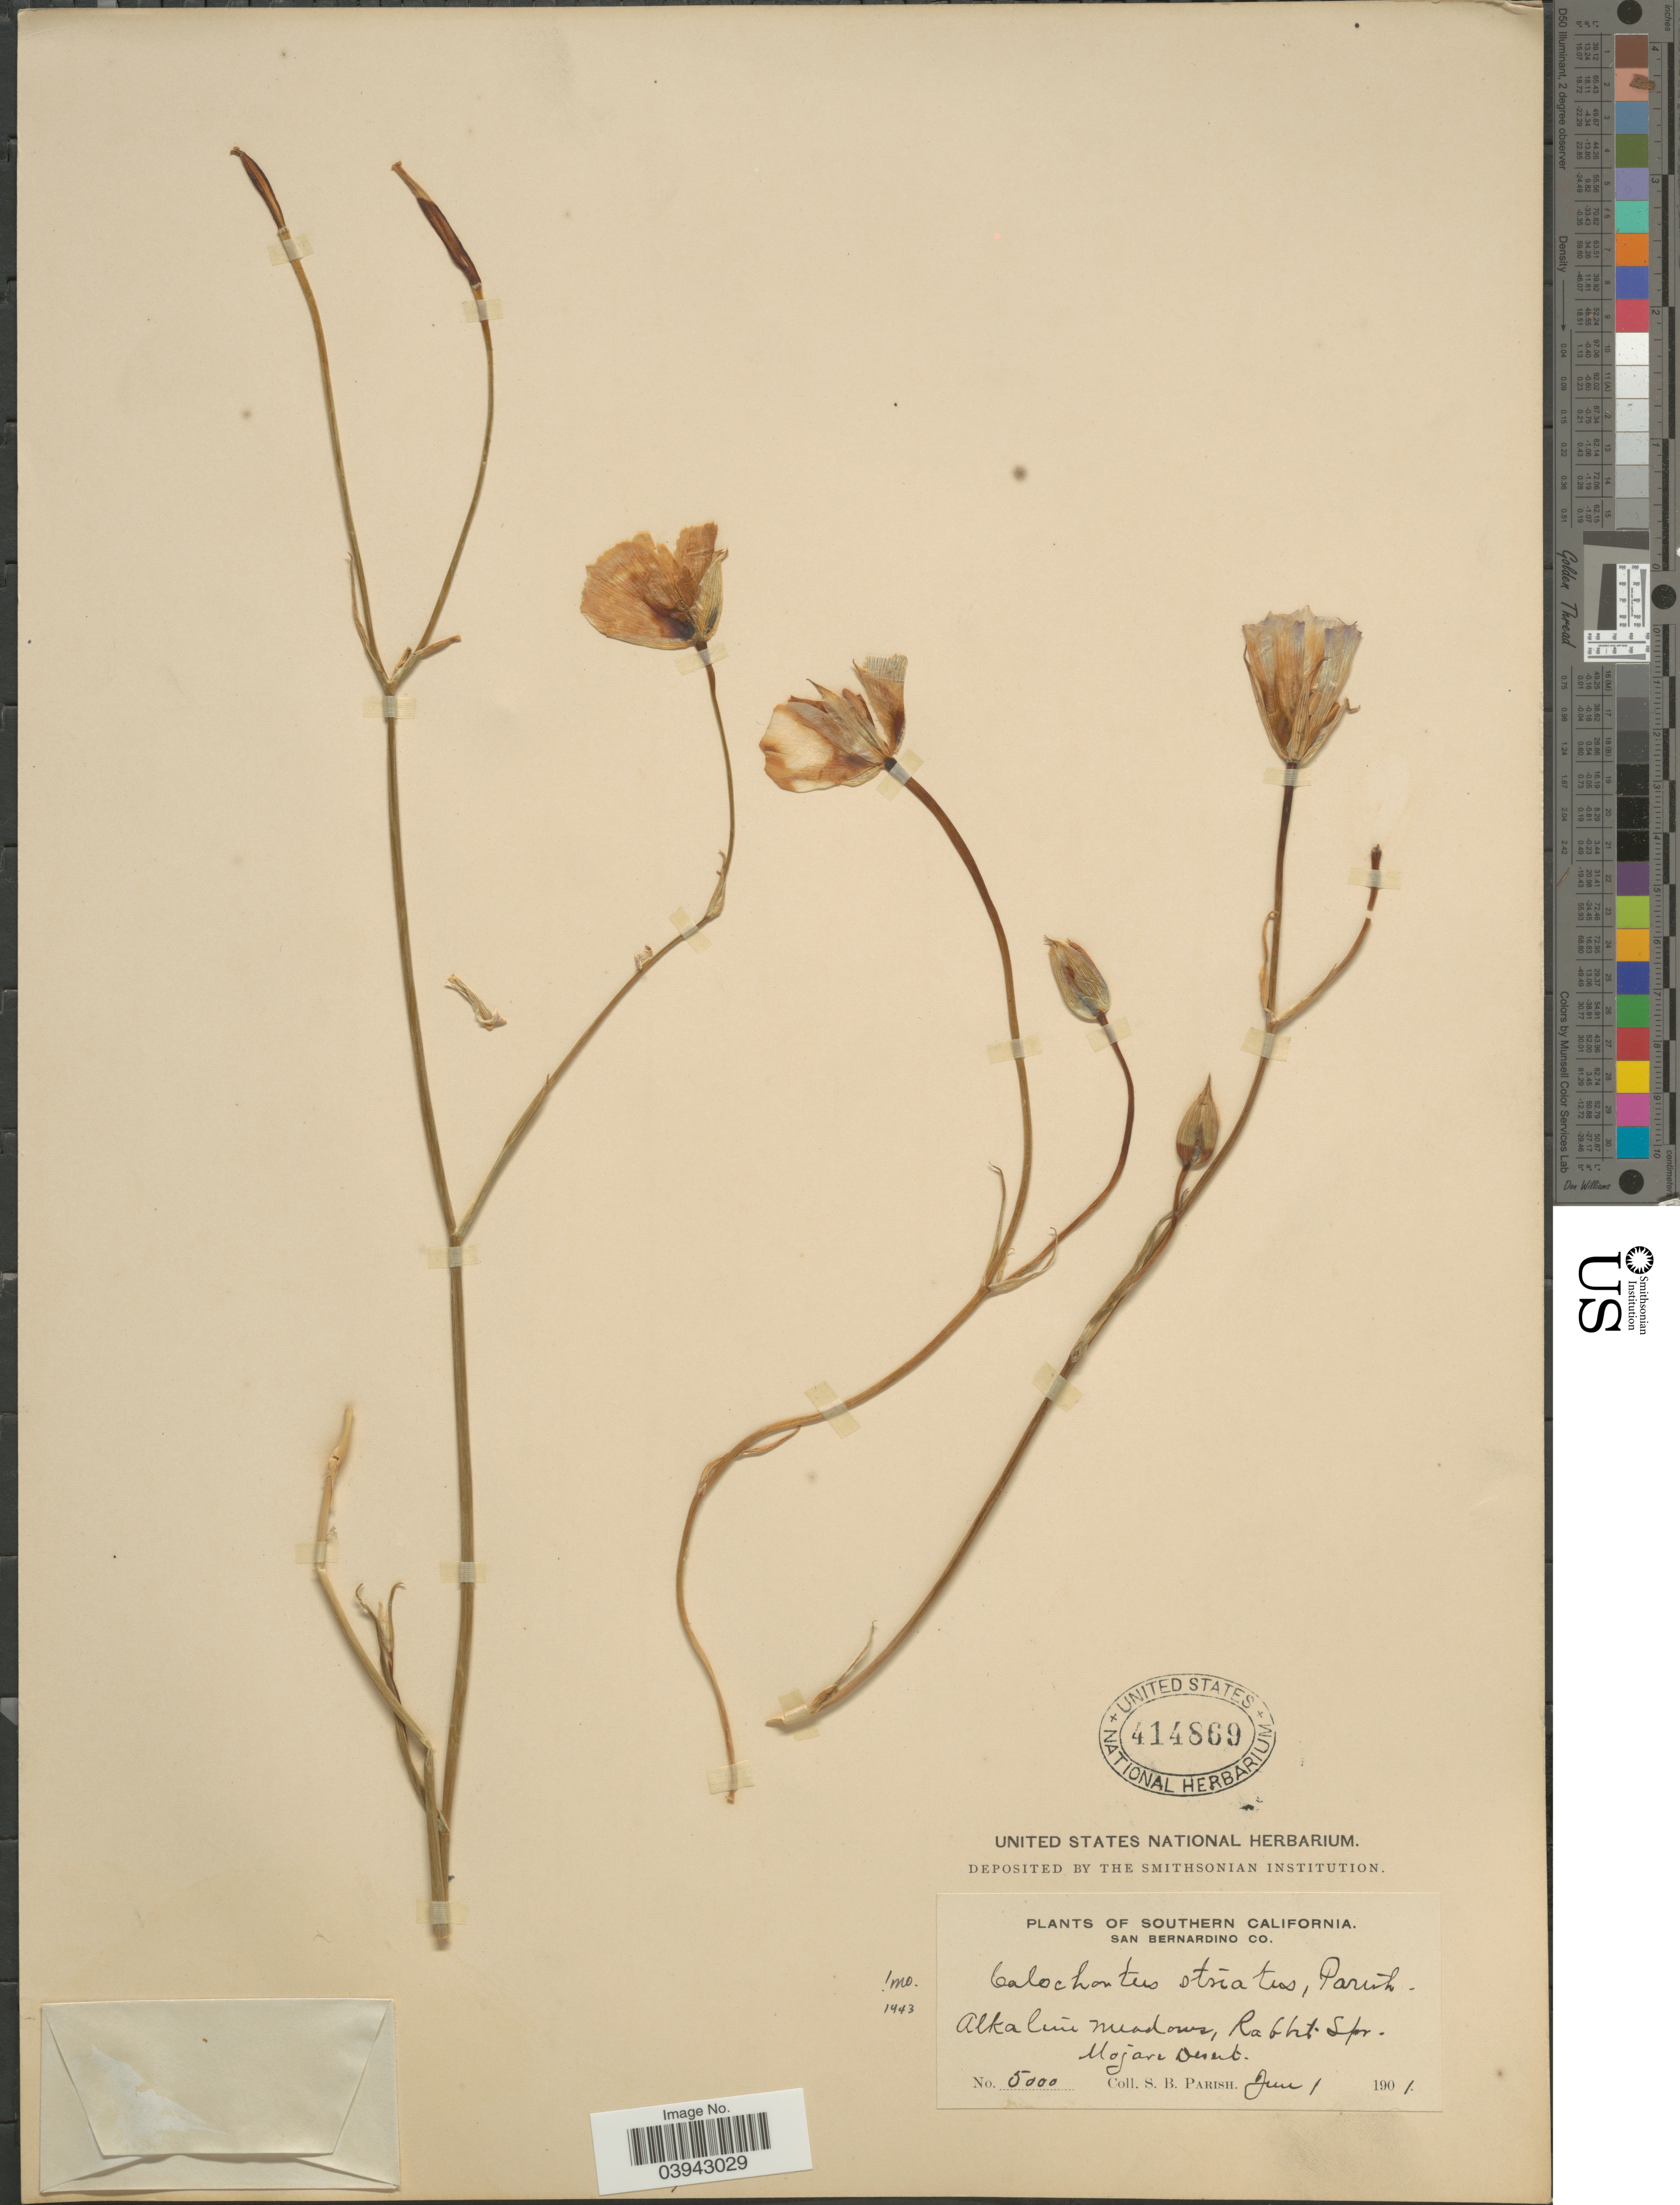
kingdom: Plantae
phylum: Tracheophyta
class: Liliopsida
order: Liliales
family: Liliaceae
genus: Calochortus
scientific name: Calochortus striatus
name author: Parish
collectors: S. B. Parish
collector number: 5000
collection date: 1901-06-01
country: United States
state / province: California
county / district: San Bernardino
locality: Southern California. San Bernardino Co. Alkaline meadows, Rabbit Spr. Mojave Desert.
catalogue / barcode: US 414869